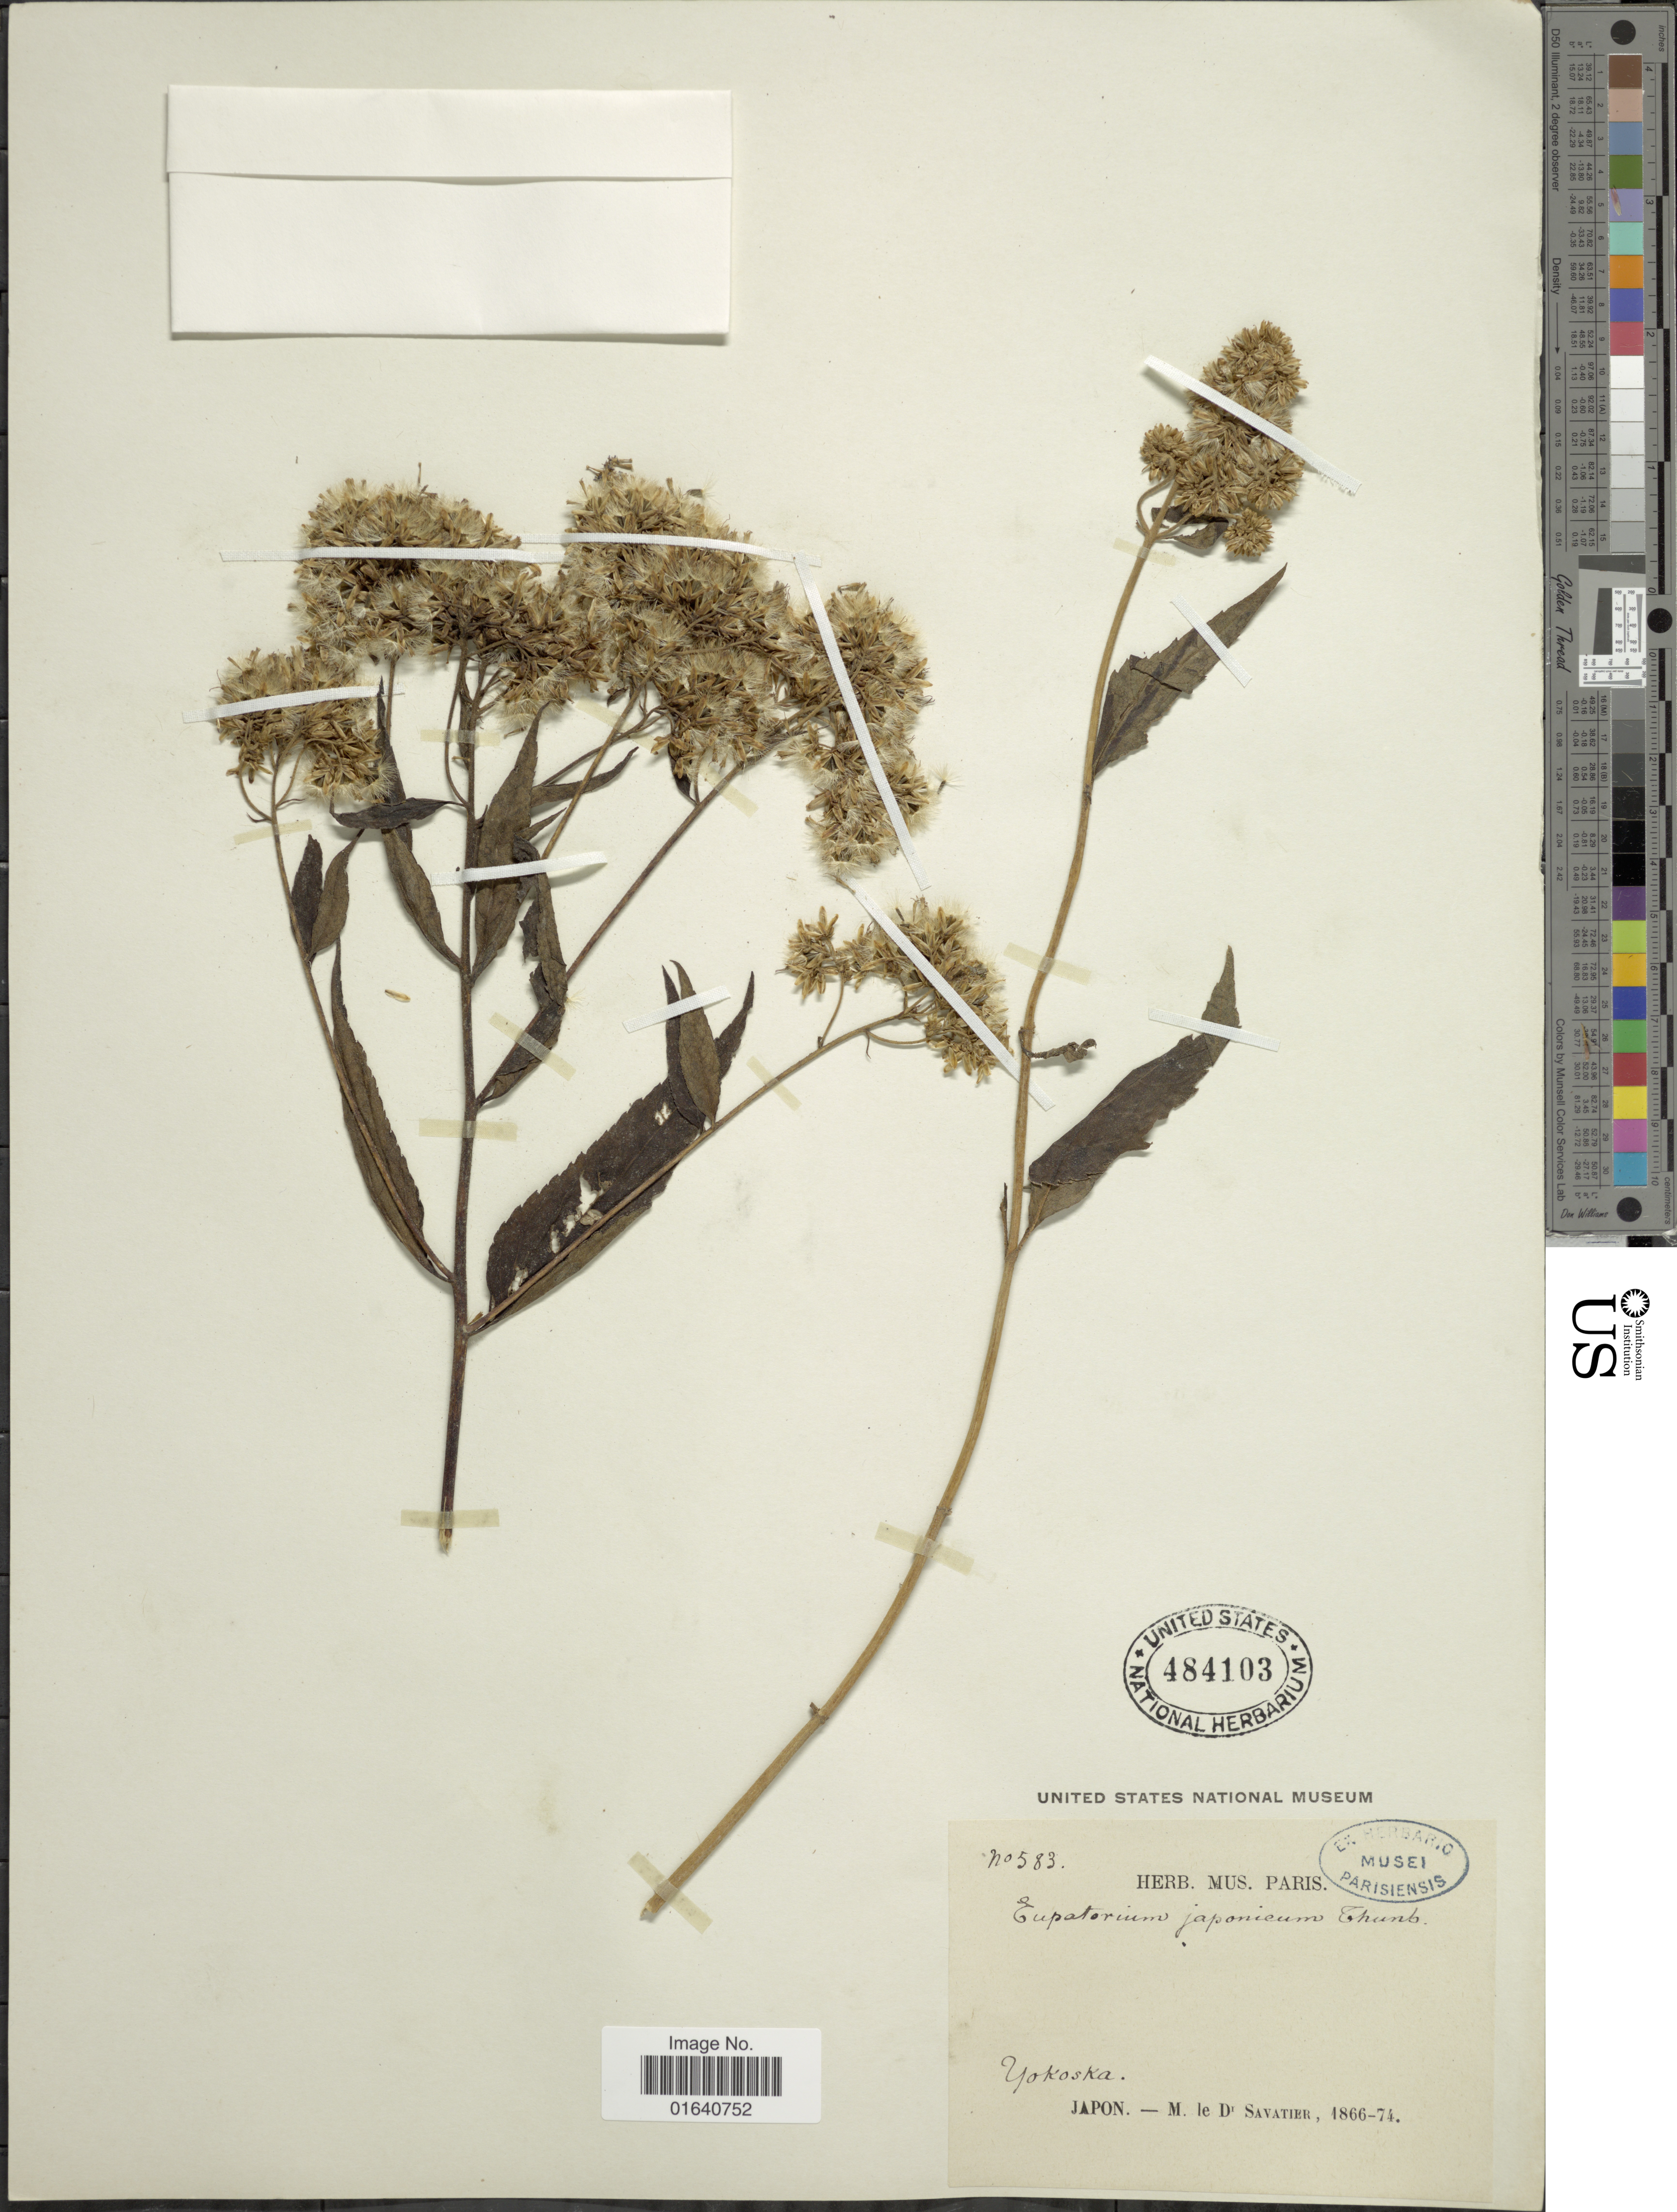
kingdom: Plantae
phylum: Tracheophyta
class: Magnoliopsida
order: Asterales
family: Asteraceae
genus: Eupatorium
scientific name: Eupatorium japonicum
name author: Thunb.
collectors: M. Savatier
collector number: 583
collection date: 1866/1874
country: Japan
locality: Yokosaka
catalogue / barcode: US 484103